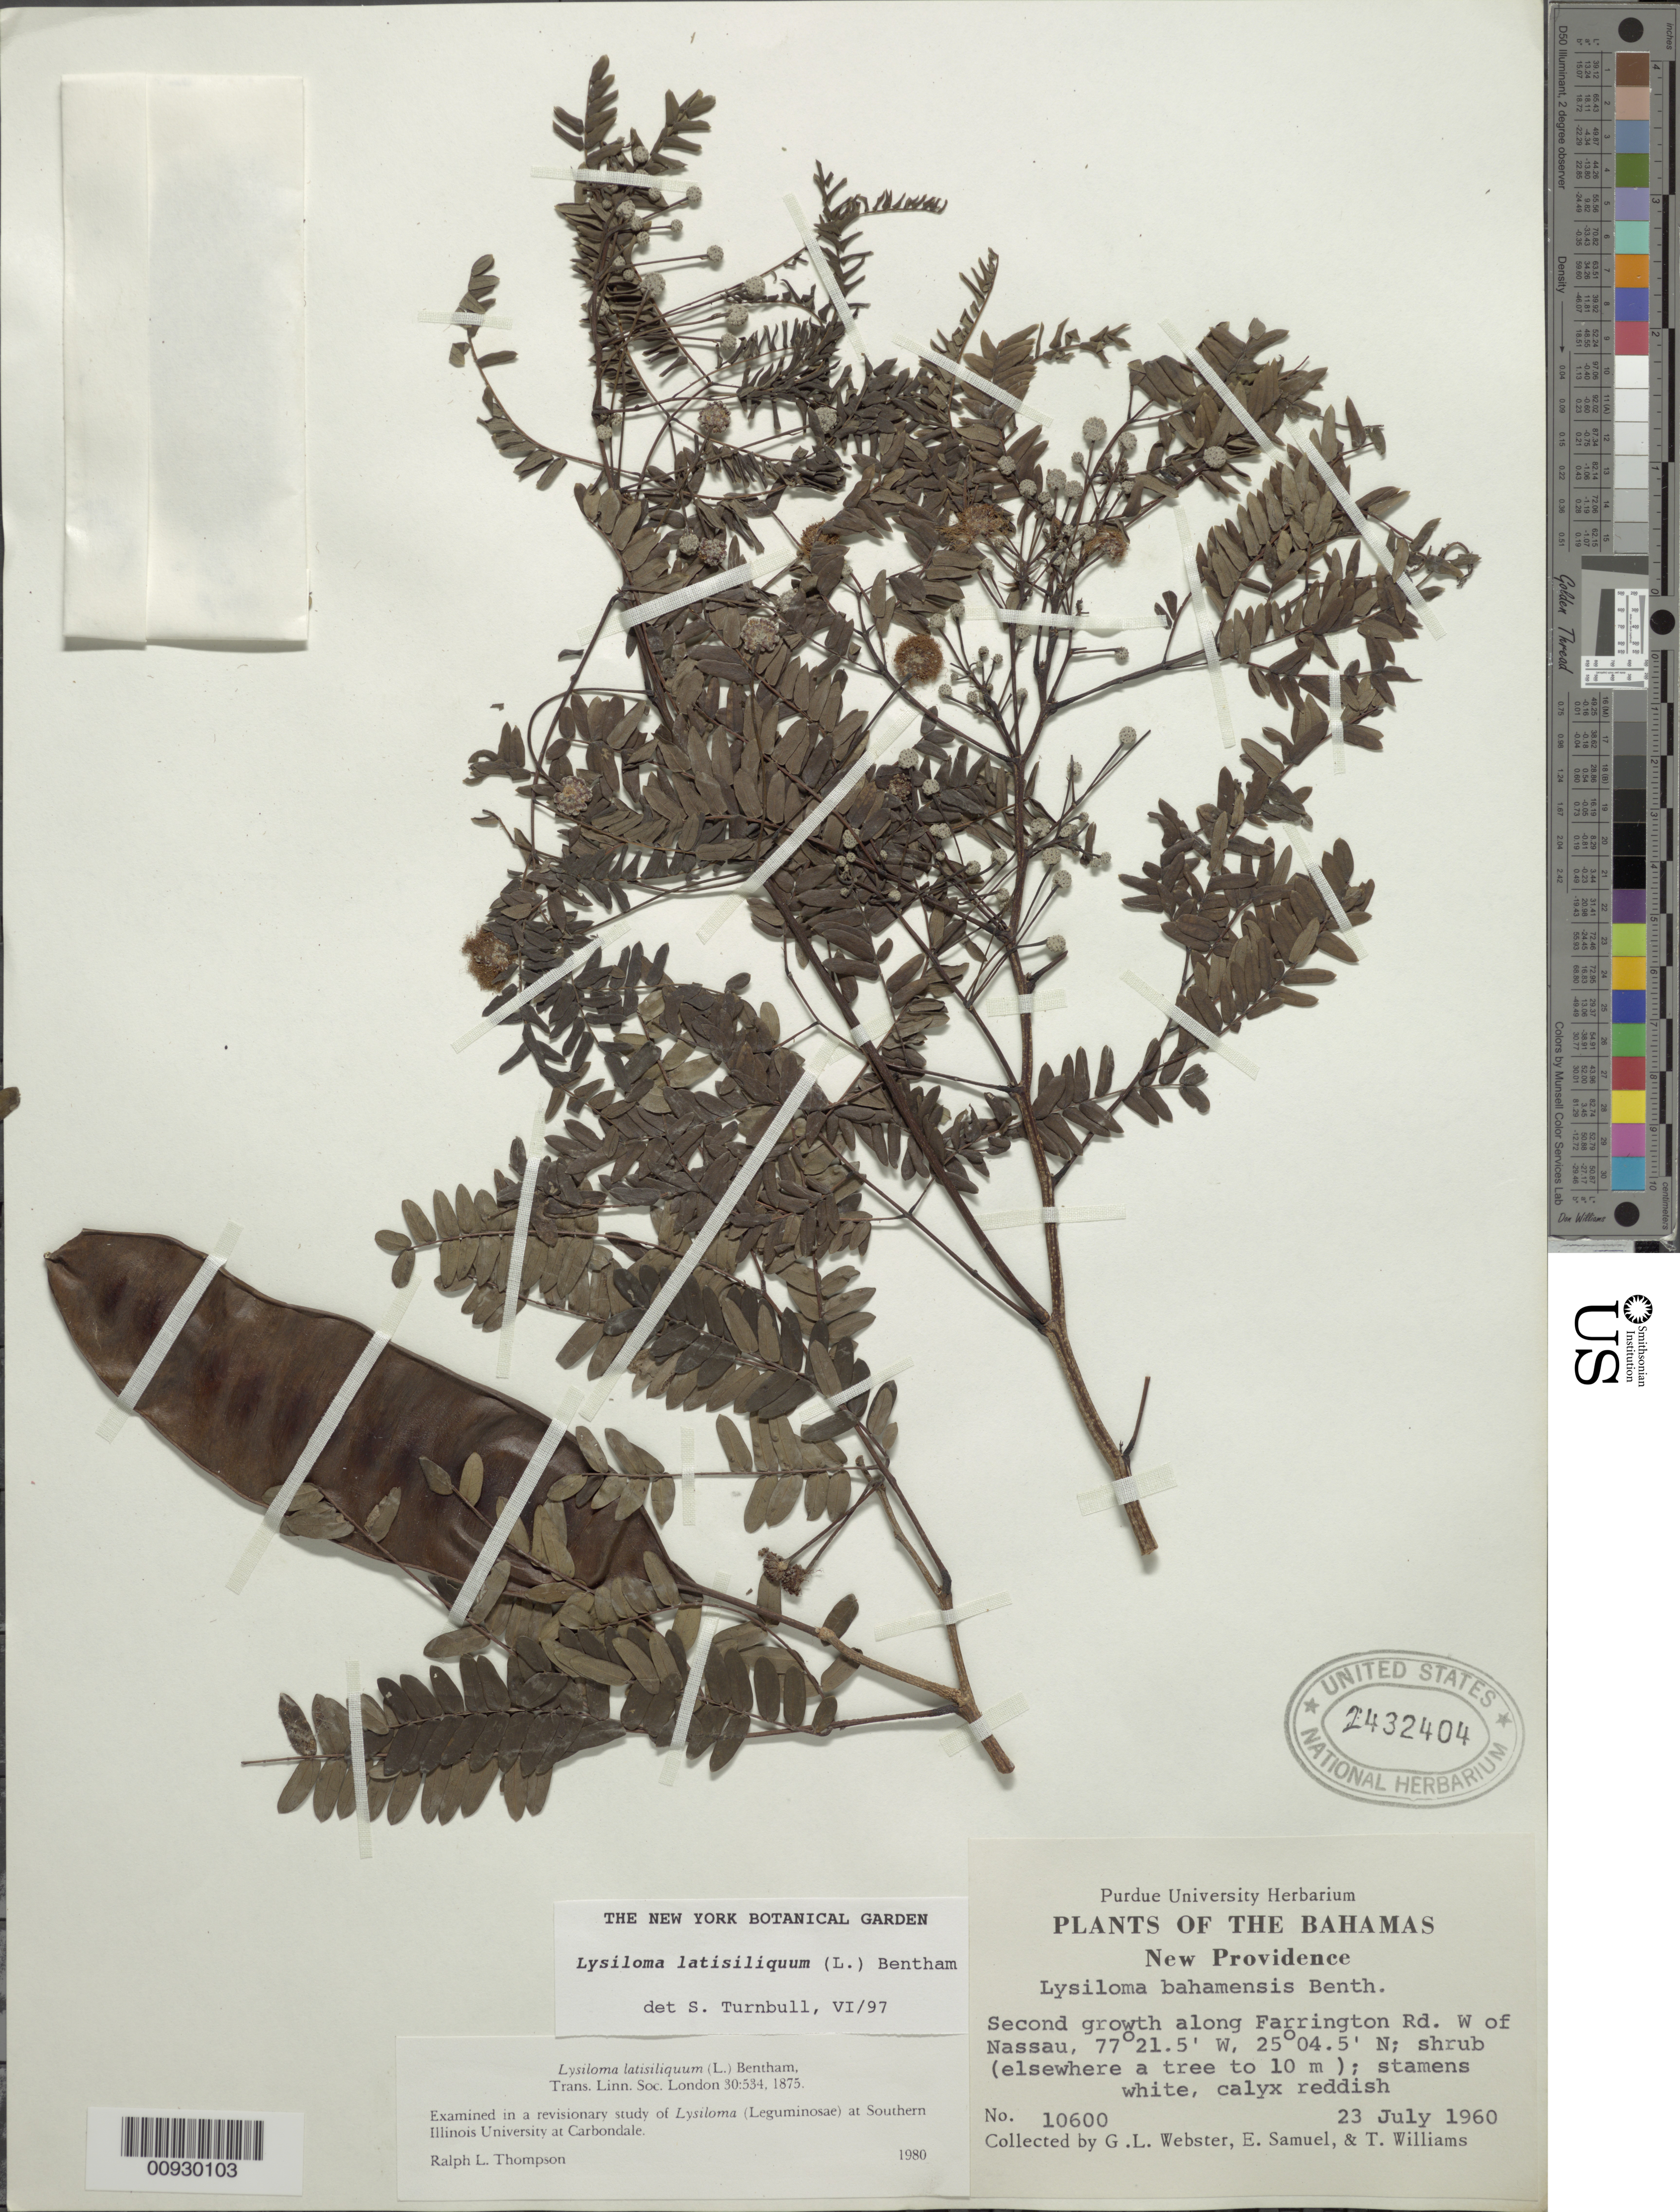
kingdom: Plantae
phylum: Tracheophyta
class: Magnoliopsida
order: Fabales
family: Fabaceae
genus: Lysiloma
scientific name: Lysiloma latisiliquum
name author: (L.) Benth.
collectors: G. L. Webster, E. Samuels & T. Williams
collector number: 10600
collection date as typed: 23 Jul 1960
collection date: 1960-07-23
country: Bahamas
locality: along Farrington Rd. West of Nassau, 77 21.5' W, 25 04.5' N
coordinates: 0 N, 0 E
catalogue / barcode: US 2432404